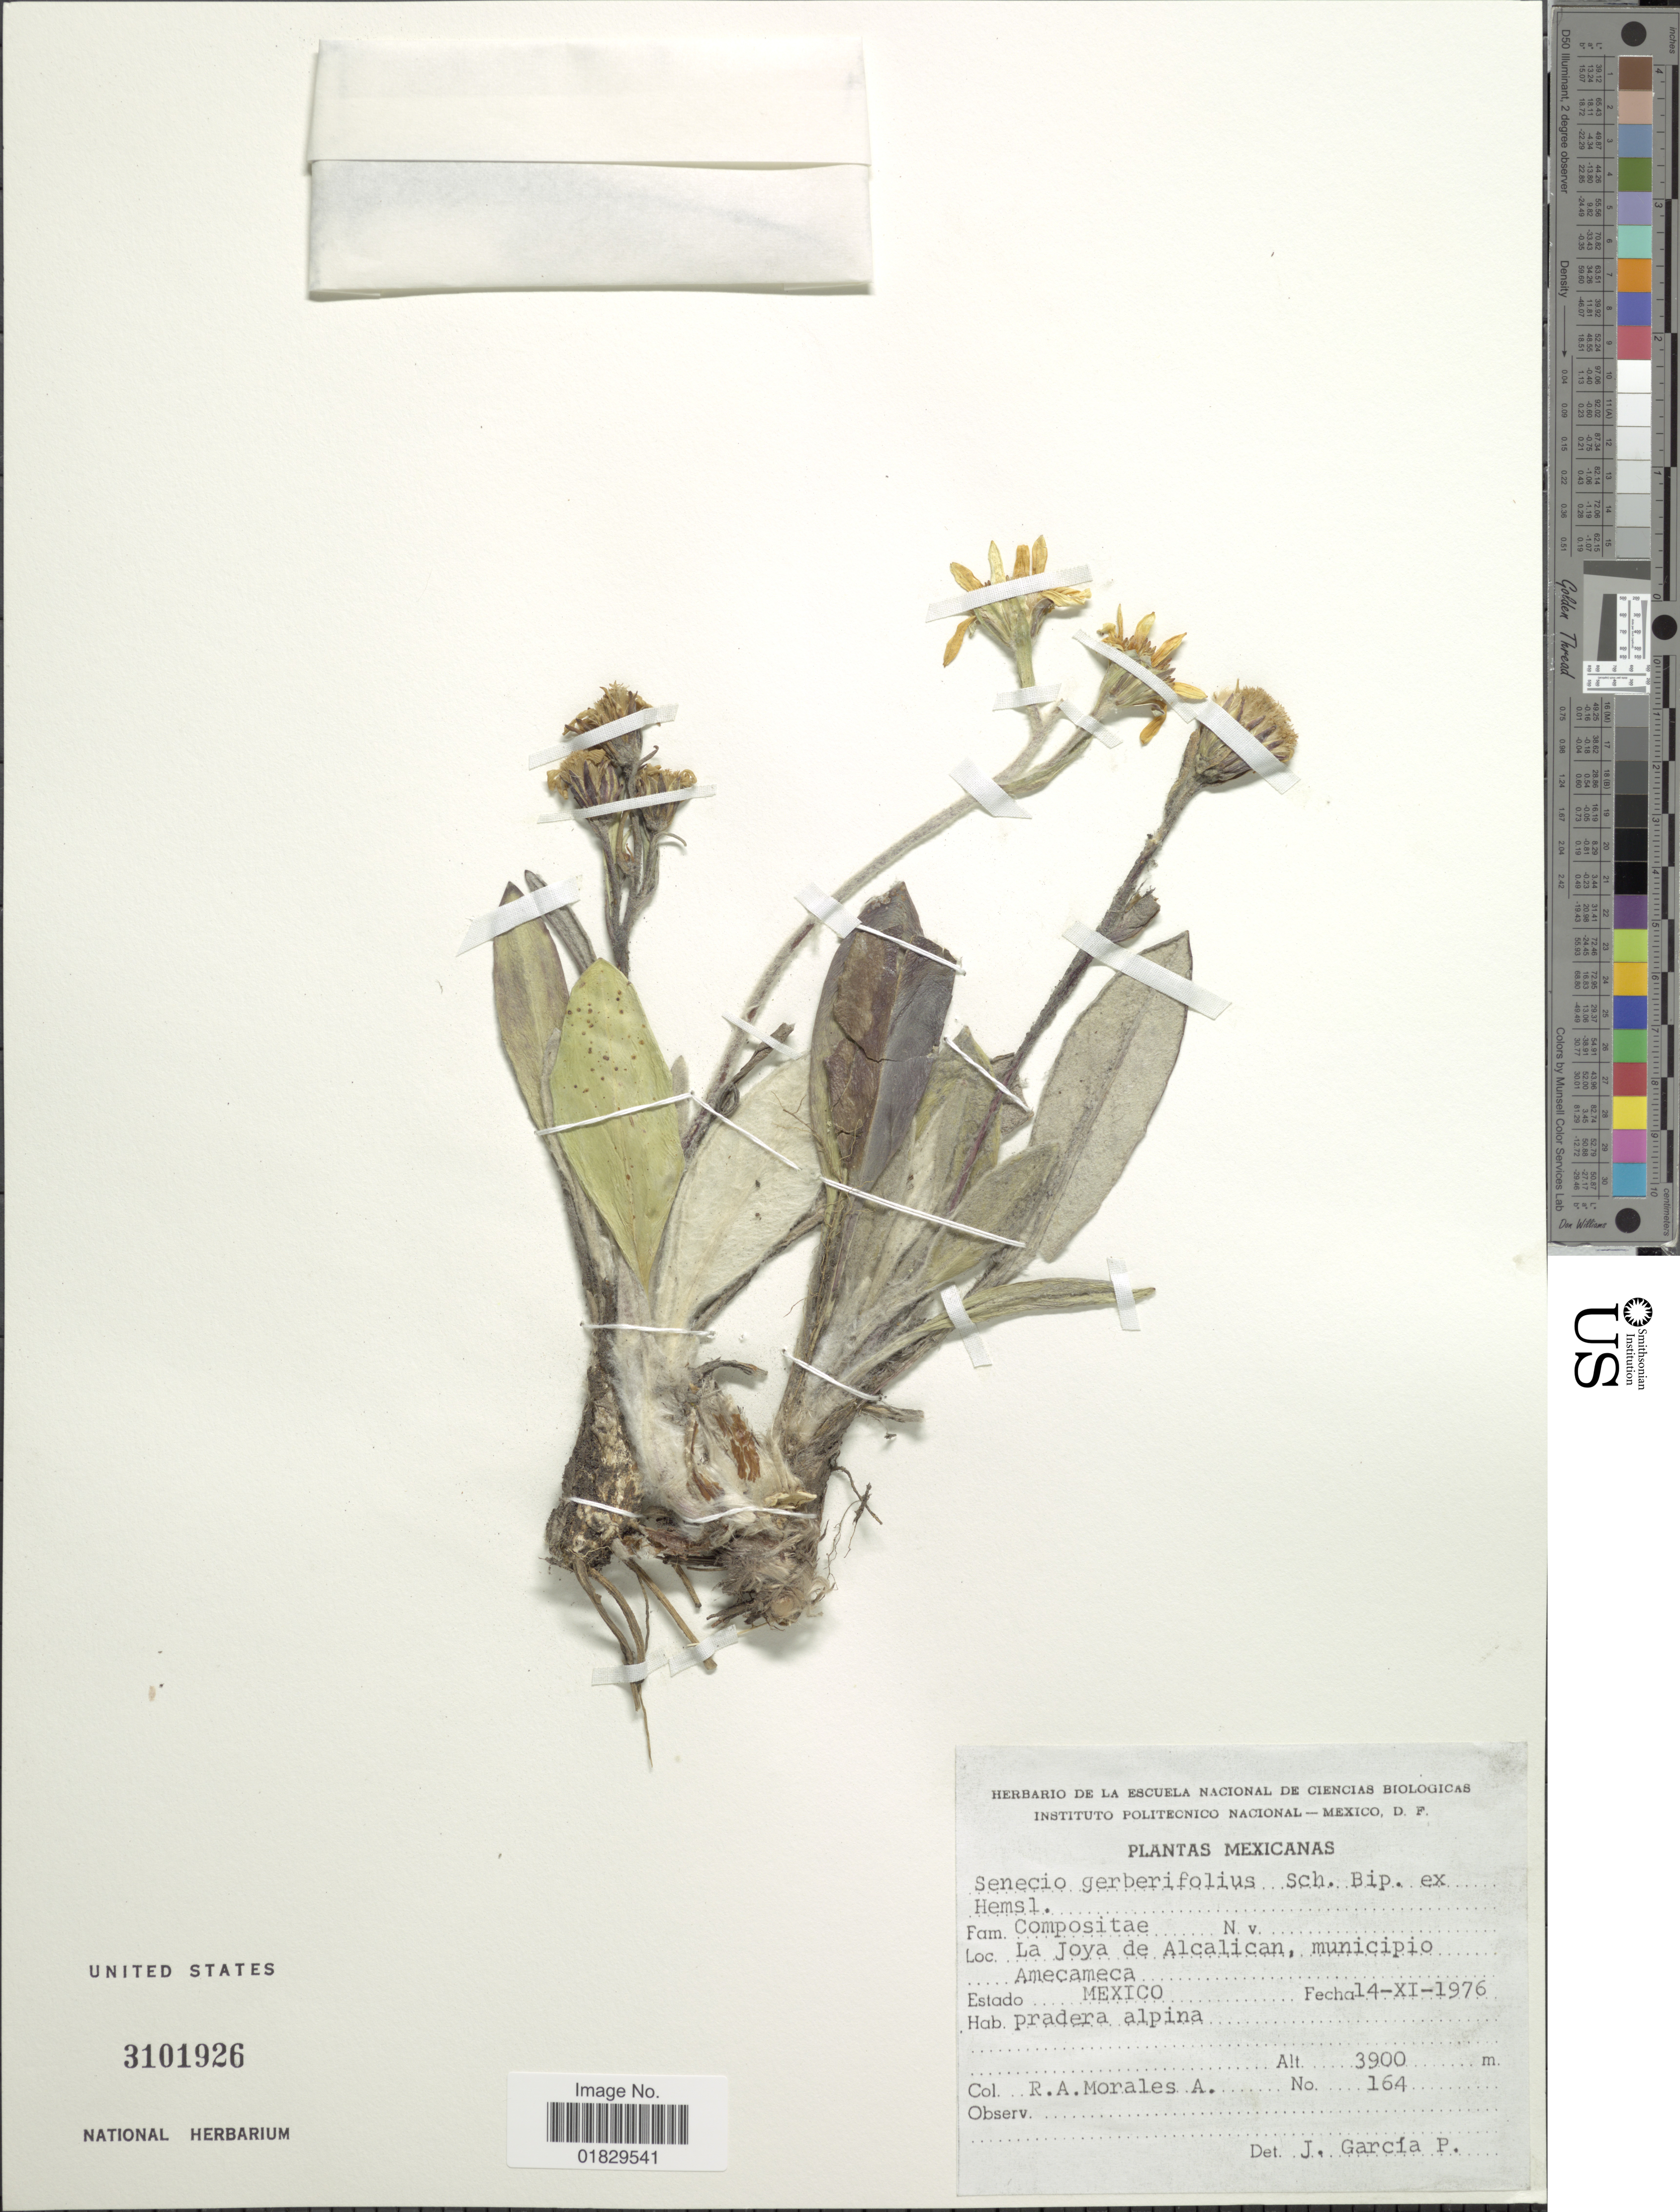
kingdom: Plantae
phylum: Tracheophyta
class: Magnoliopsida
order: Asterales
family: Asteraceae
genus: Robinsonecio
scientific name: Robinsonecio gerberifolius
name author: (Sch. Bip. ex Hemsl.) T.M. Barkley &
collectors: R. Morales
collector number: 164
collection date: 1976-11-14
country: Mexico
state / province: México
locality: La Joya de Alcalican, municipio Amecameca. Estado Mexico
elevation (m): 3900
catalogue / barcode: US 3101926